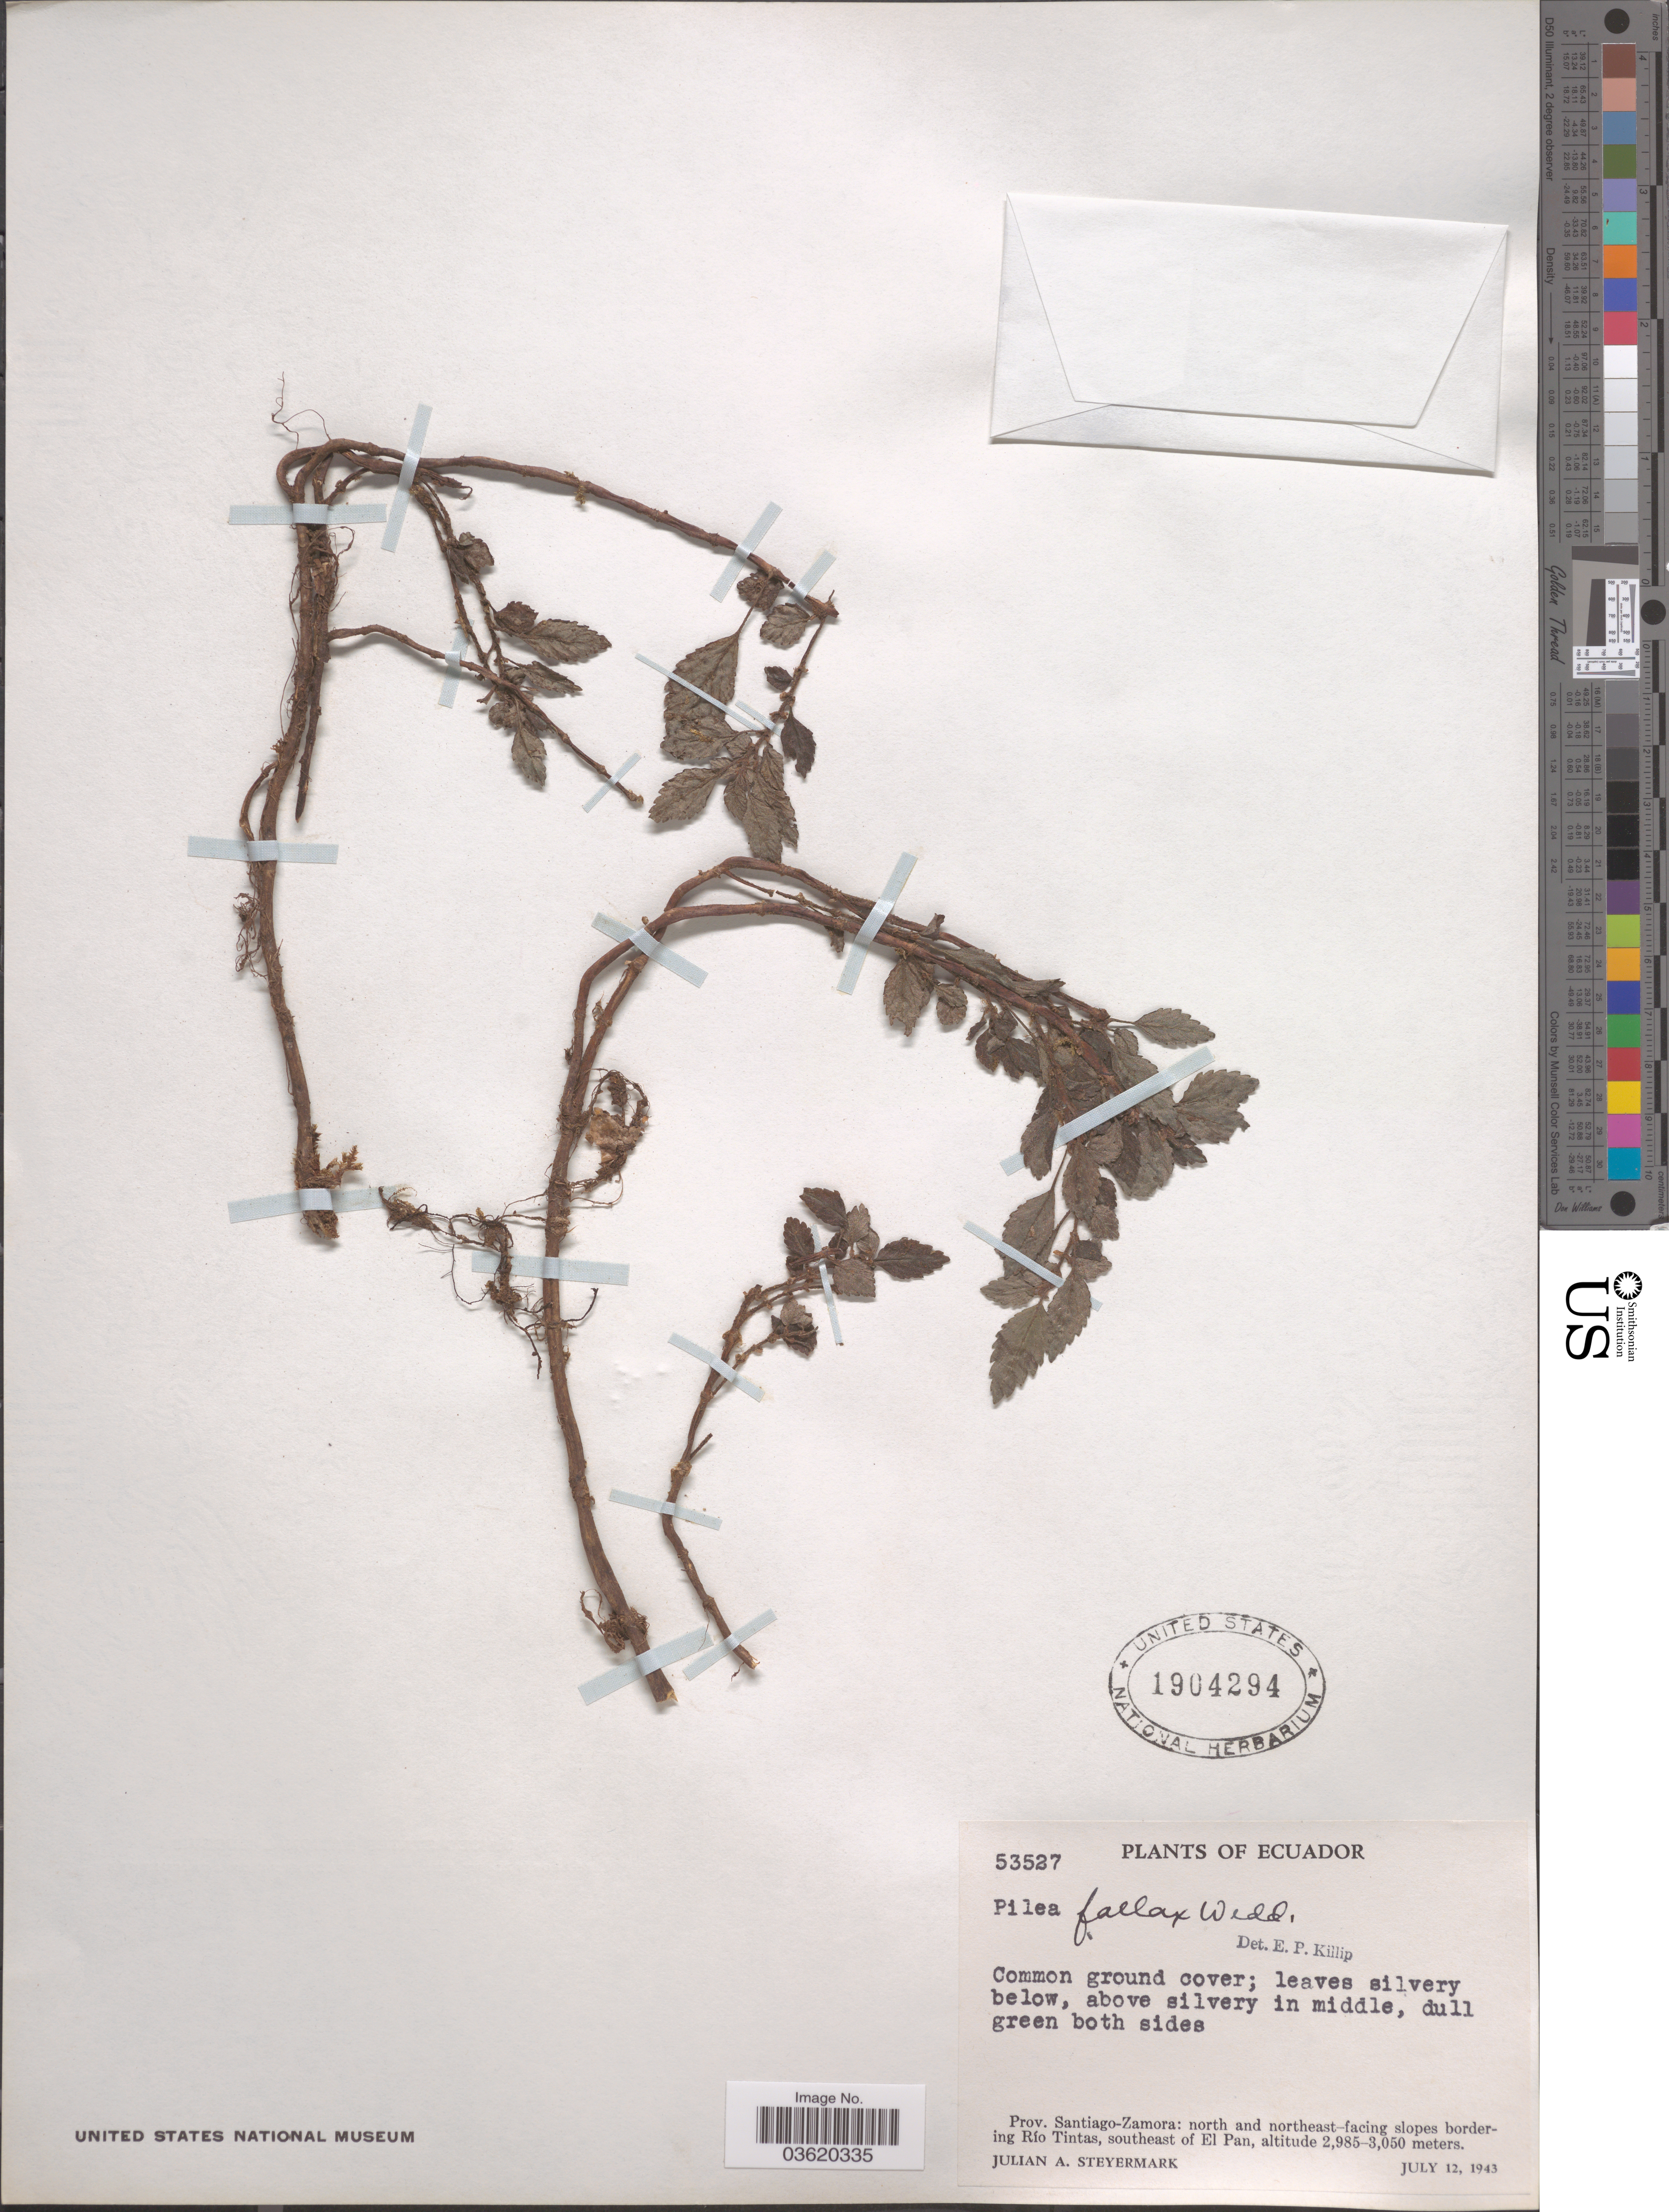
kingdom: Plantae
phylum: Tracheophyta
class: Magnoliopsida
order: Rosales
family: Urticaceae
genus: Pilea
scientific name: Pilea fallax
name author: Wedd.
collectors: J. Steyermark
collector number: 53527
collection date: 1943-07-12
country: Ecuador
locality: Prov. Santiago-Zamora: north and northeast-facing slopes bordering Río Tintas, southeast of El Pan.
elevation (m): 2985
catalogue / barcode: US 1904294